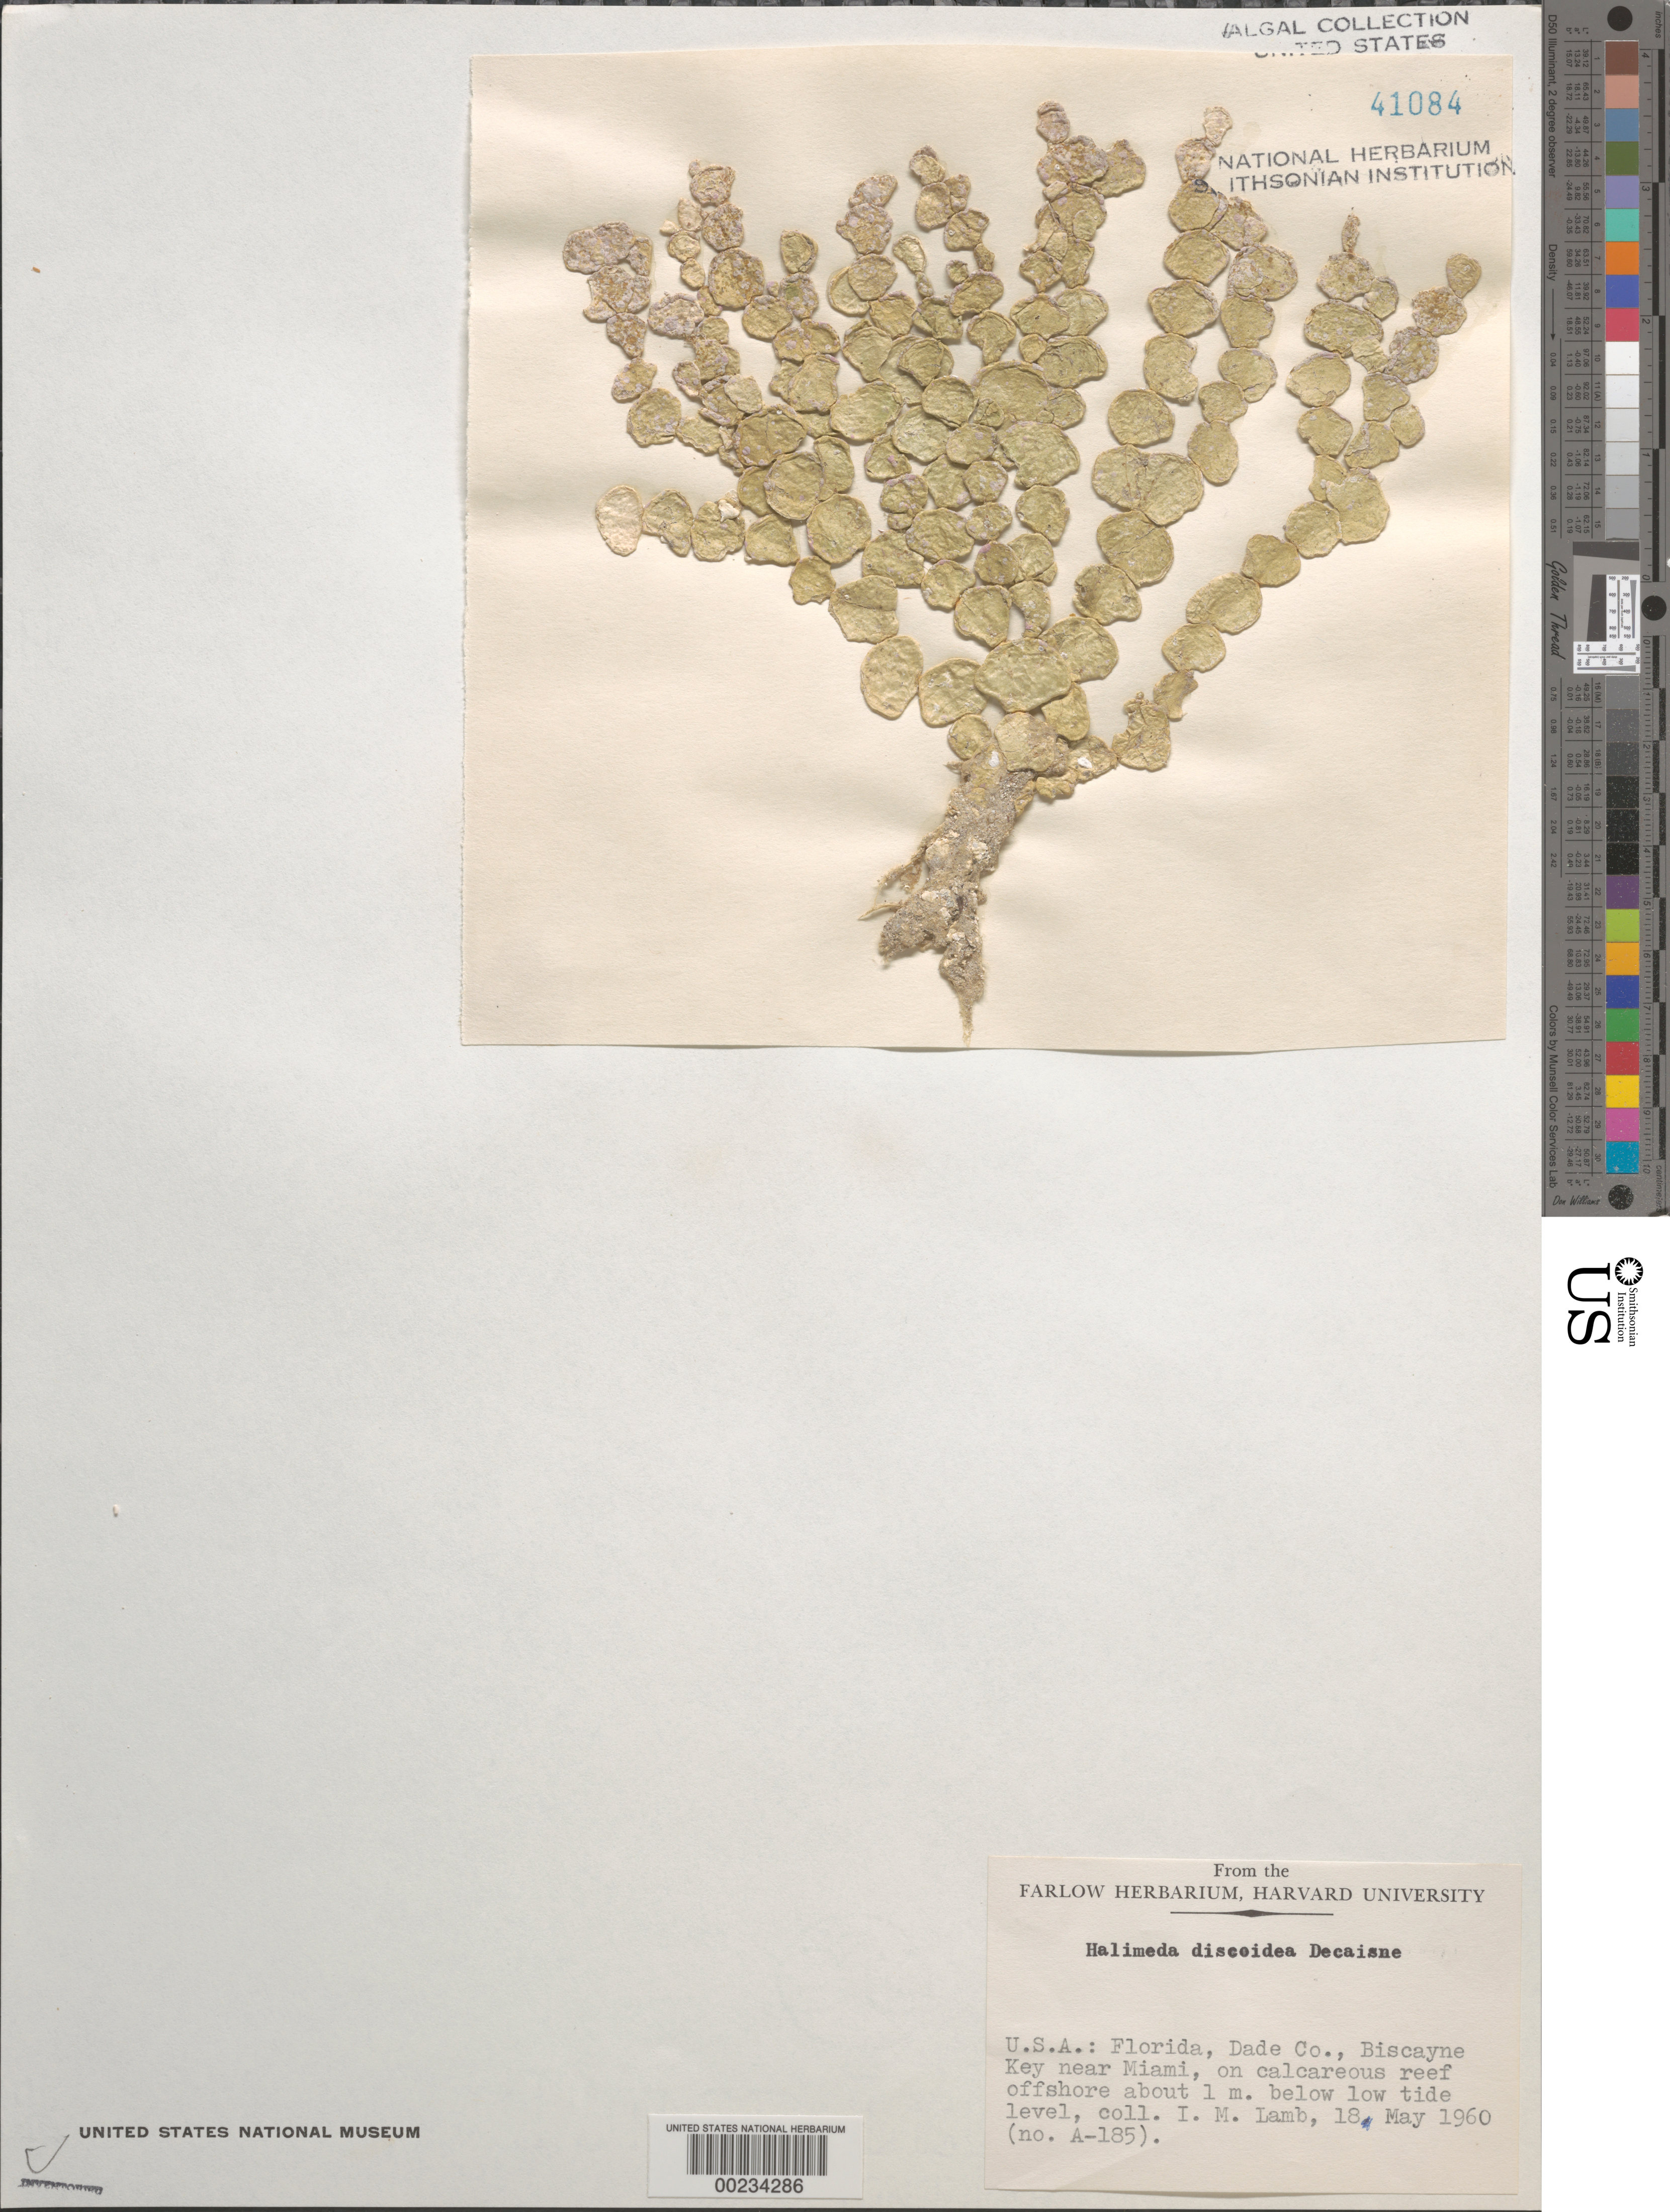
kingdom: Plantae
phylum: Chlorophyta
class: Ulvophyceae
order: Bryopsidales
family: Halimedaceae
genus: Halimeda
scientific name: Halimeda discoidea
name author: Decne.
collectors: I. M. Lamb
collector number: A-185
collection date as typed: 18 May 1960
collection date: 1960-05-18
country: United States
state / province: Florida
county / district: Miami-Dade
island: Key Biscayne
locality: Near Miami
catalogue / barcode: US 41084